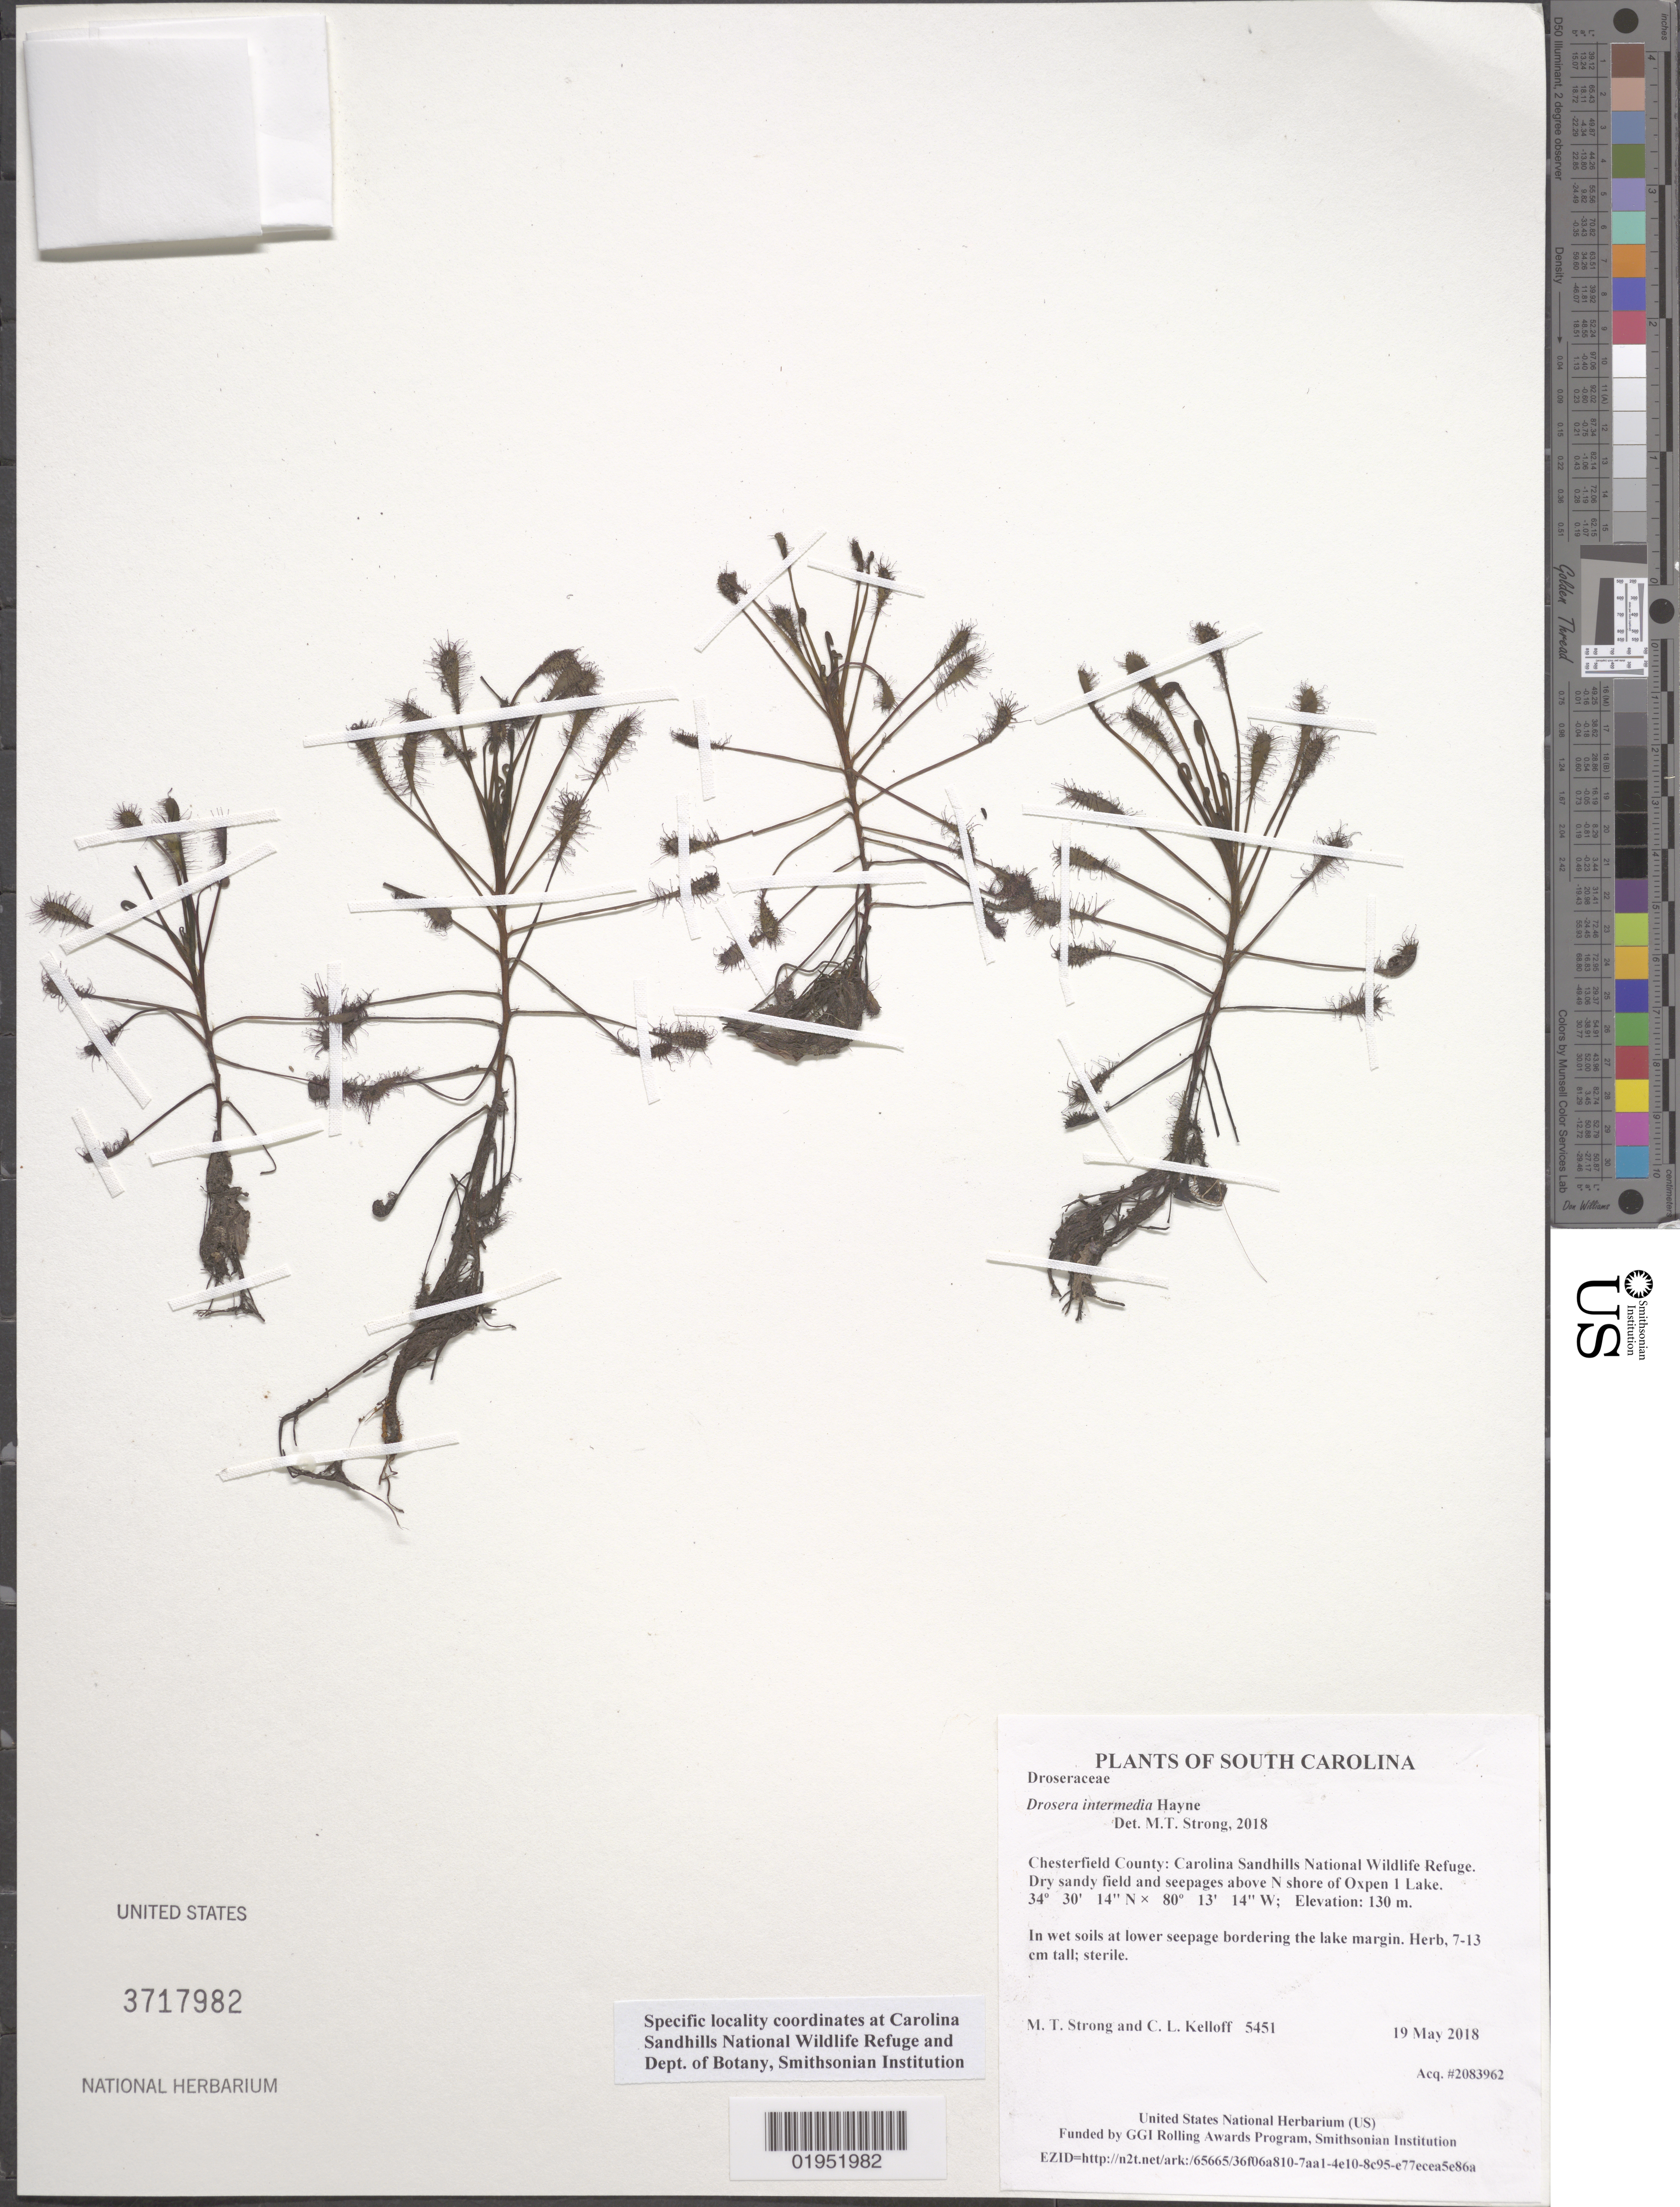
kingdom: Plantae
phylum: Tracheophyta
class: Magnoliopsida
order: Caryophyllales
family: Droseraceae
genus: Drosera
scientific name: Drosera intermedia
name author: Hayne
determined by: Strong, Mark T., (BOT), Smithsonian Institution - National Museum of Natural History (UNITED STATES)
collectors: M. T. Strong & C. L. Kelloff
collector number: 5451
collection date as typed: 19 May 2018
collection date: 2018-05-19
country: United States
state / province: South Carolina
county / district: Chesterfield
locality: Carolina Sandhills National Wildlife Refuge. Dry sandy field and seepages above N shore of Oxpen 1 Lake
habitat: In wet soils at lower seepage bordering the lake margin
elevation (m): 130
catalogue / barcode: US 3717982